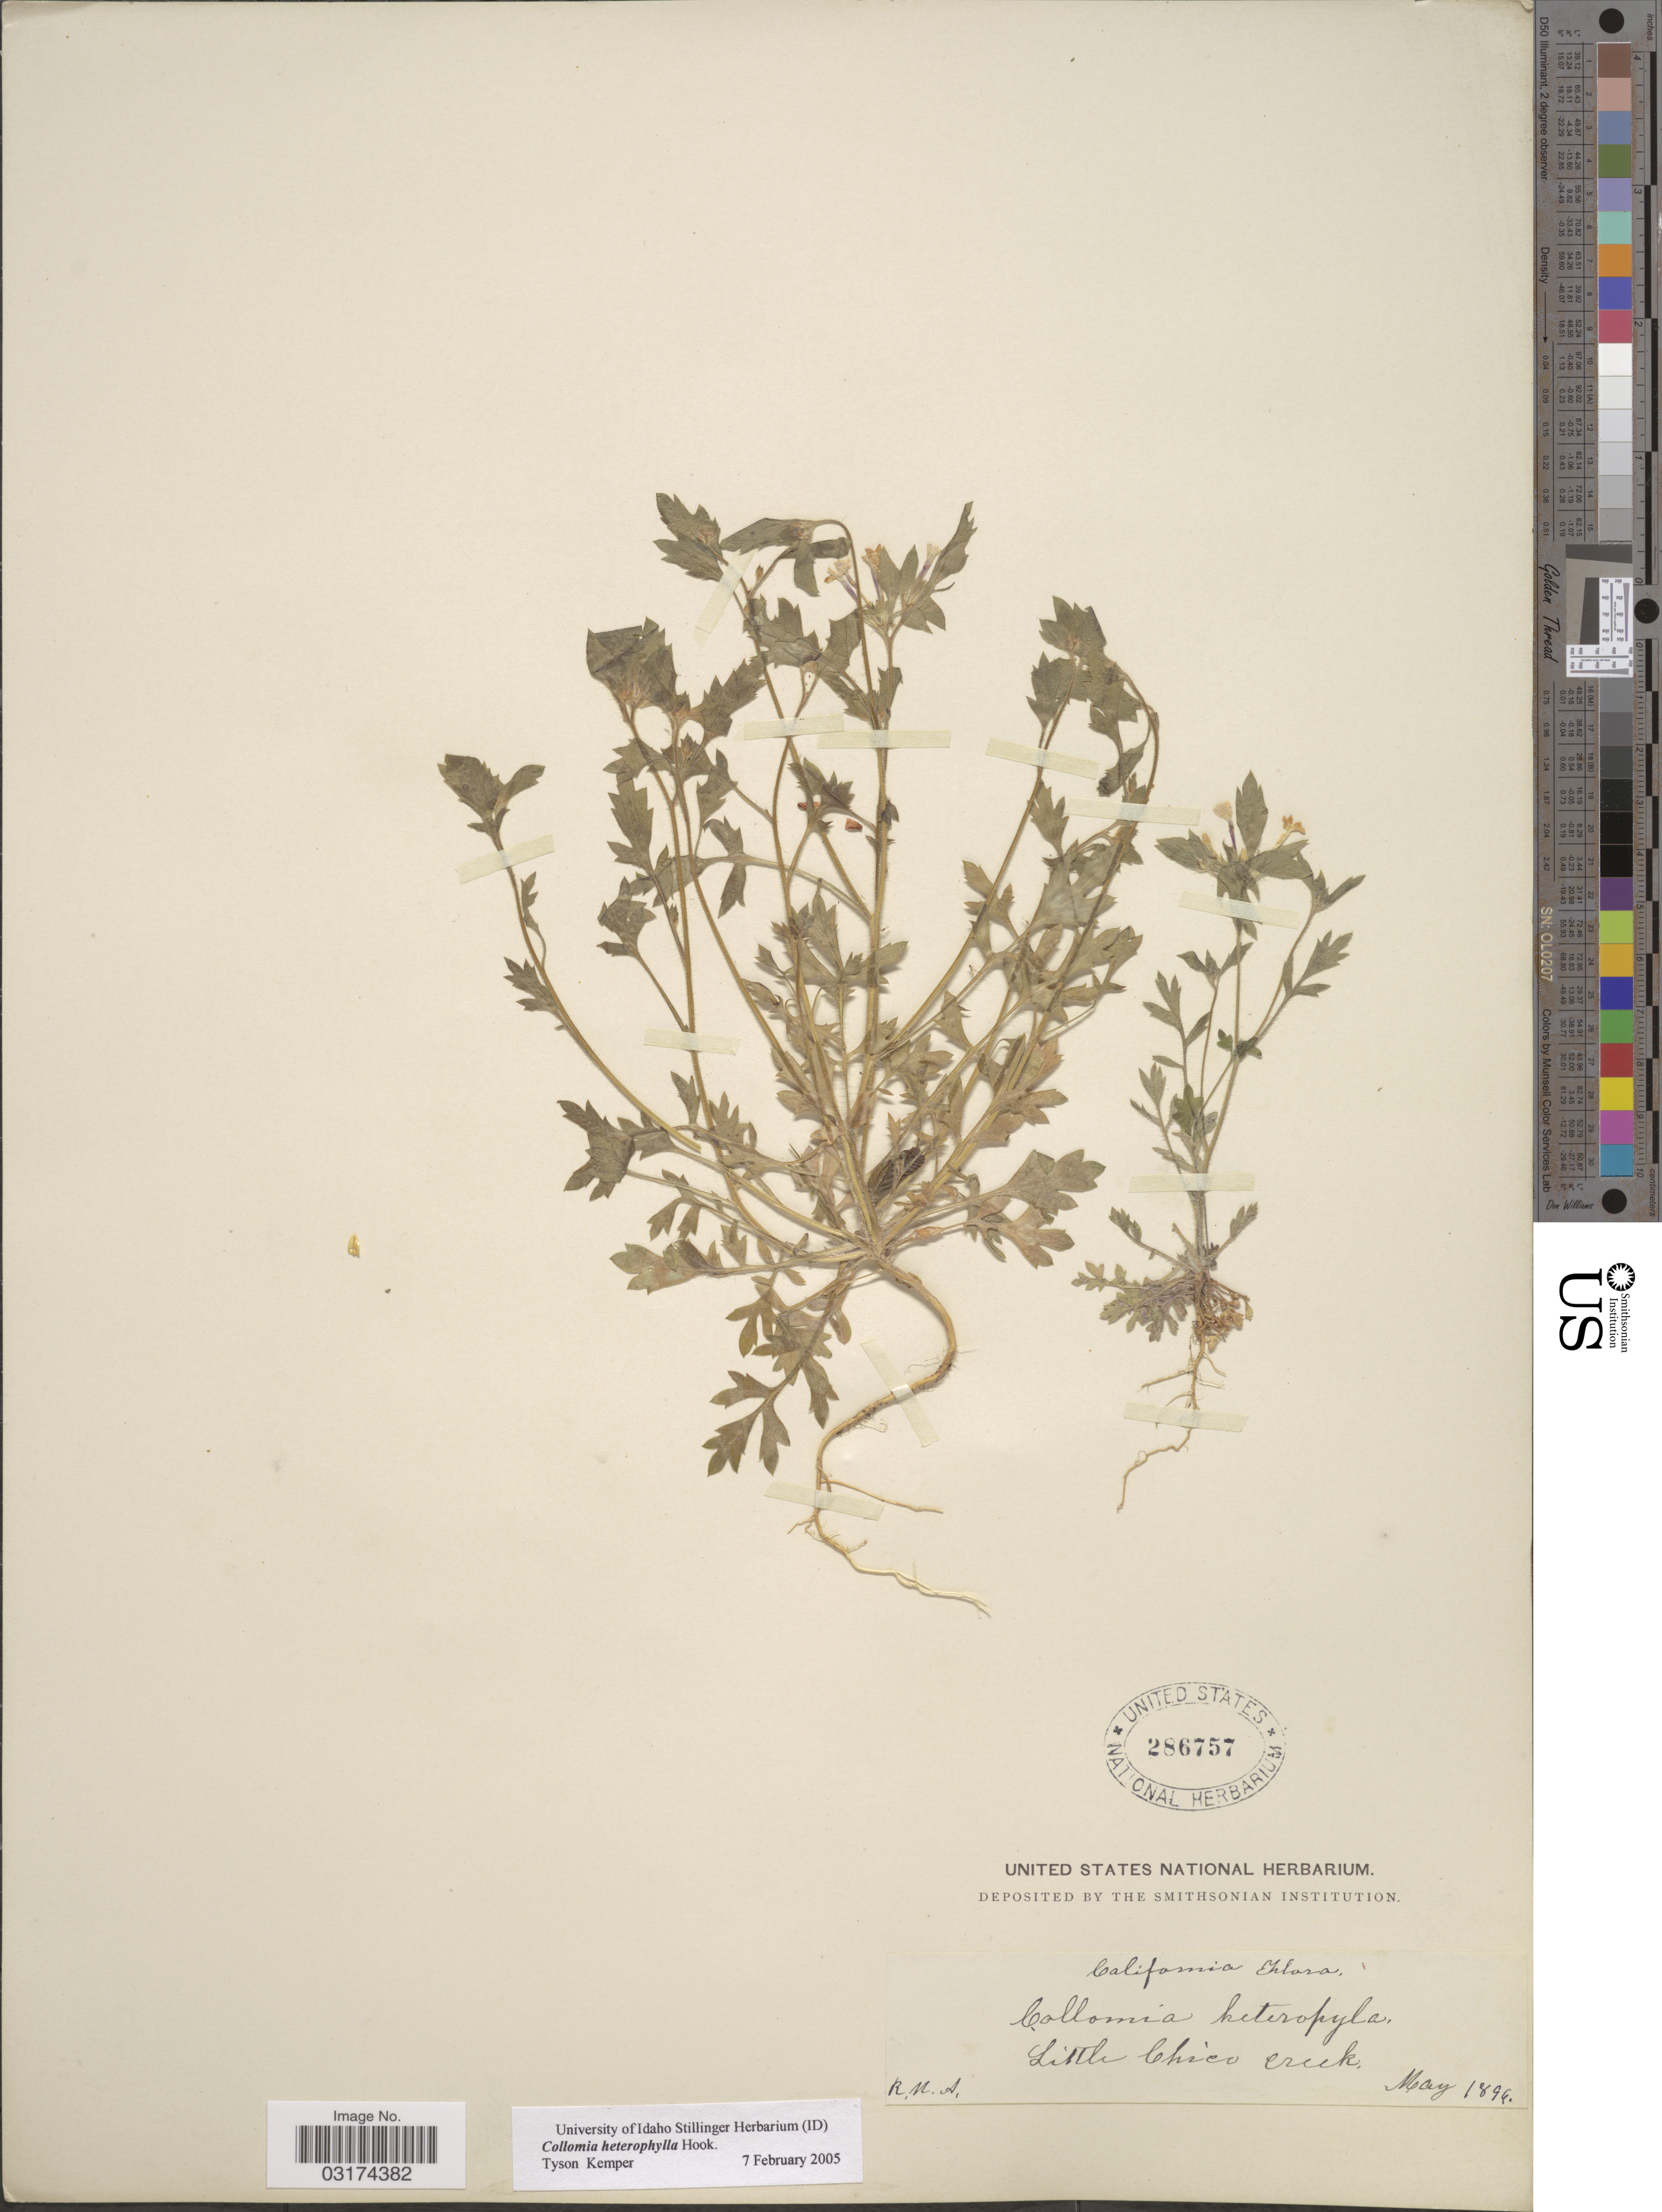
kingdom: Plantae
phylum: Tracheophyta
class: Magnoliopsida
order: Ericales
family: Polemoniaceae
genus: Collomia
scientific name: Collomia heterophylla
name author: Hook.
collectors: R. M. A.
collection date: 1896-05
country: United States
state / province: California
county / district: Butte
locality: Little Chico creek.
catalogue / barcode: US 286757